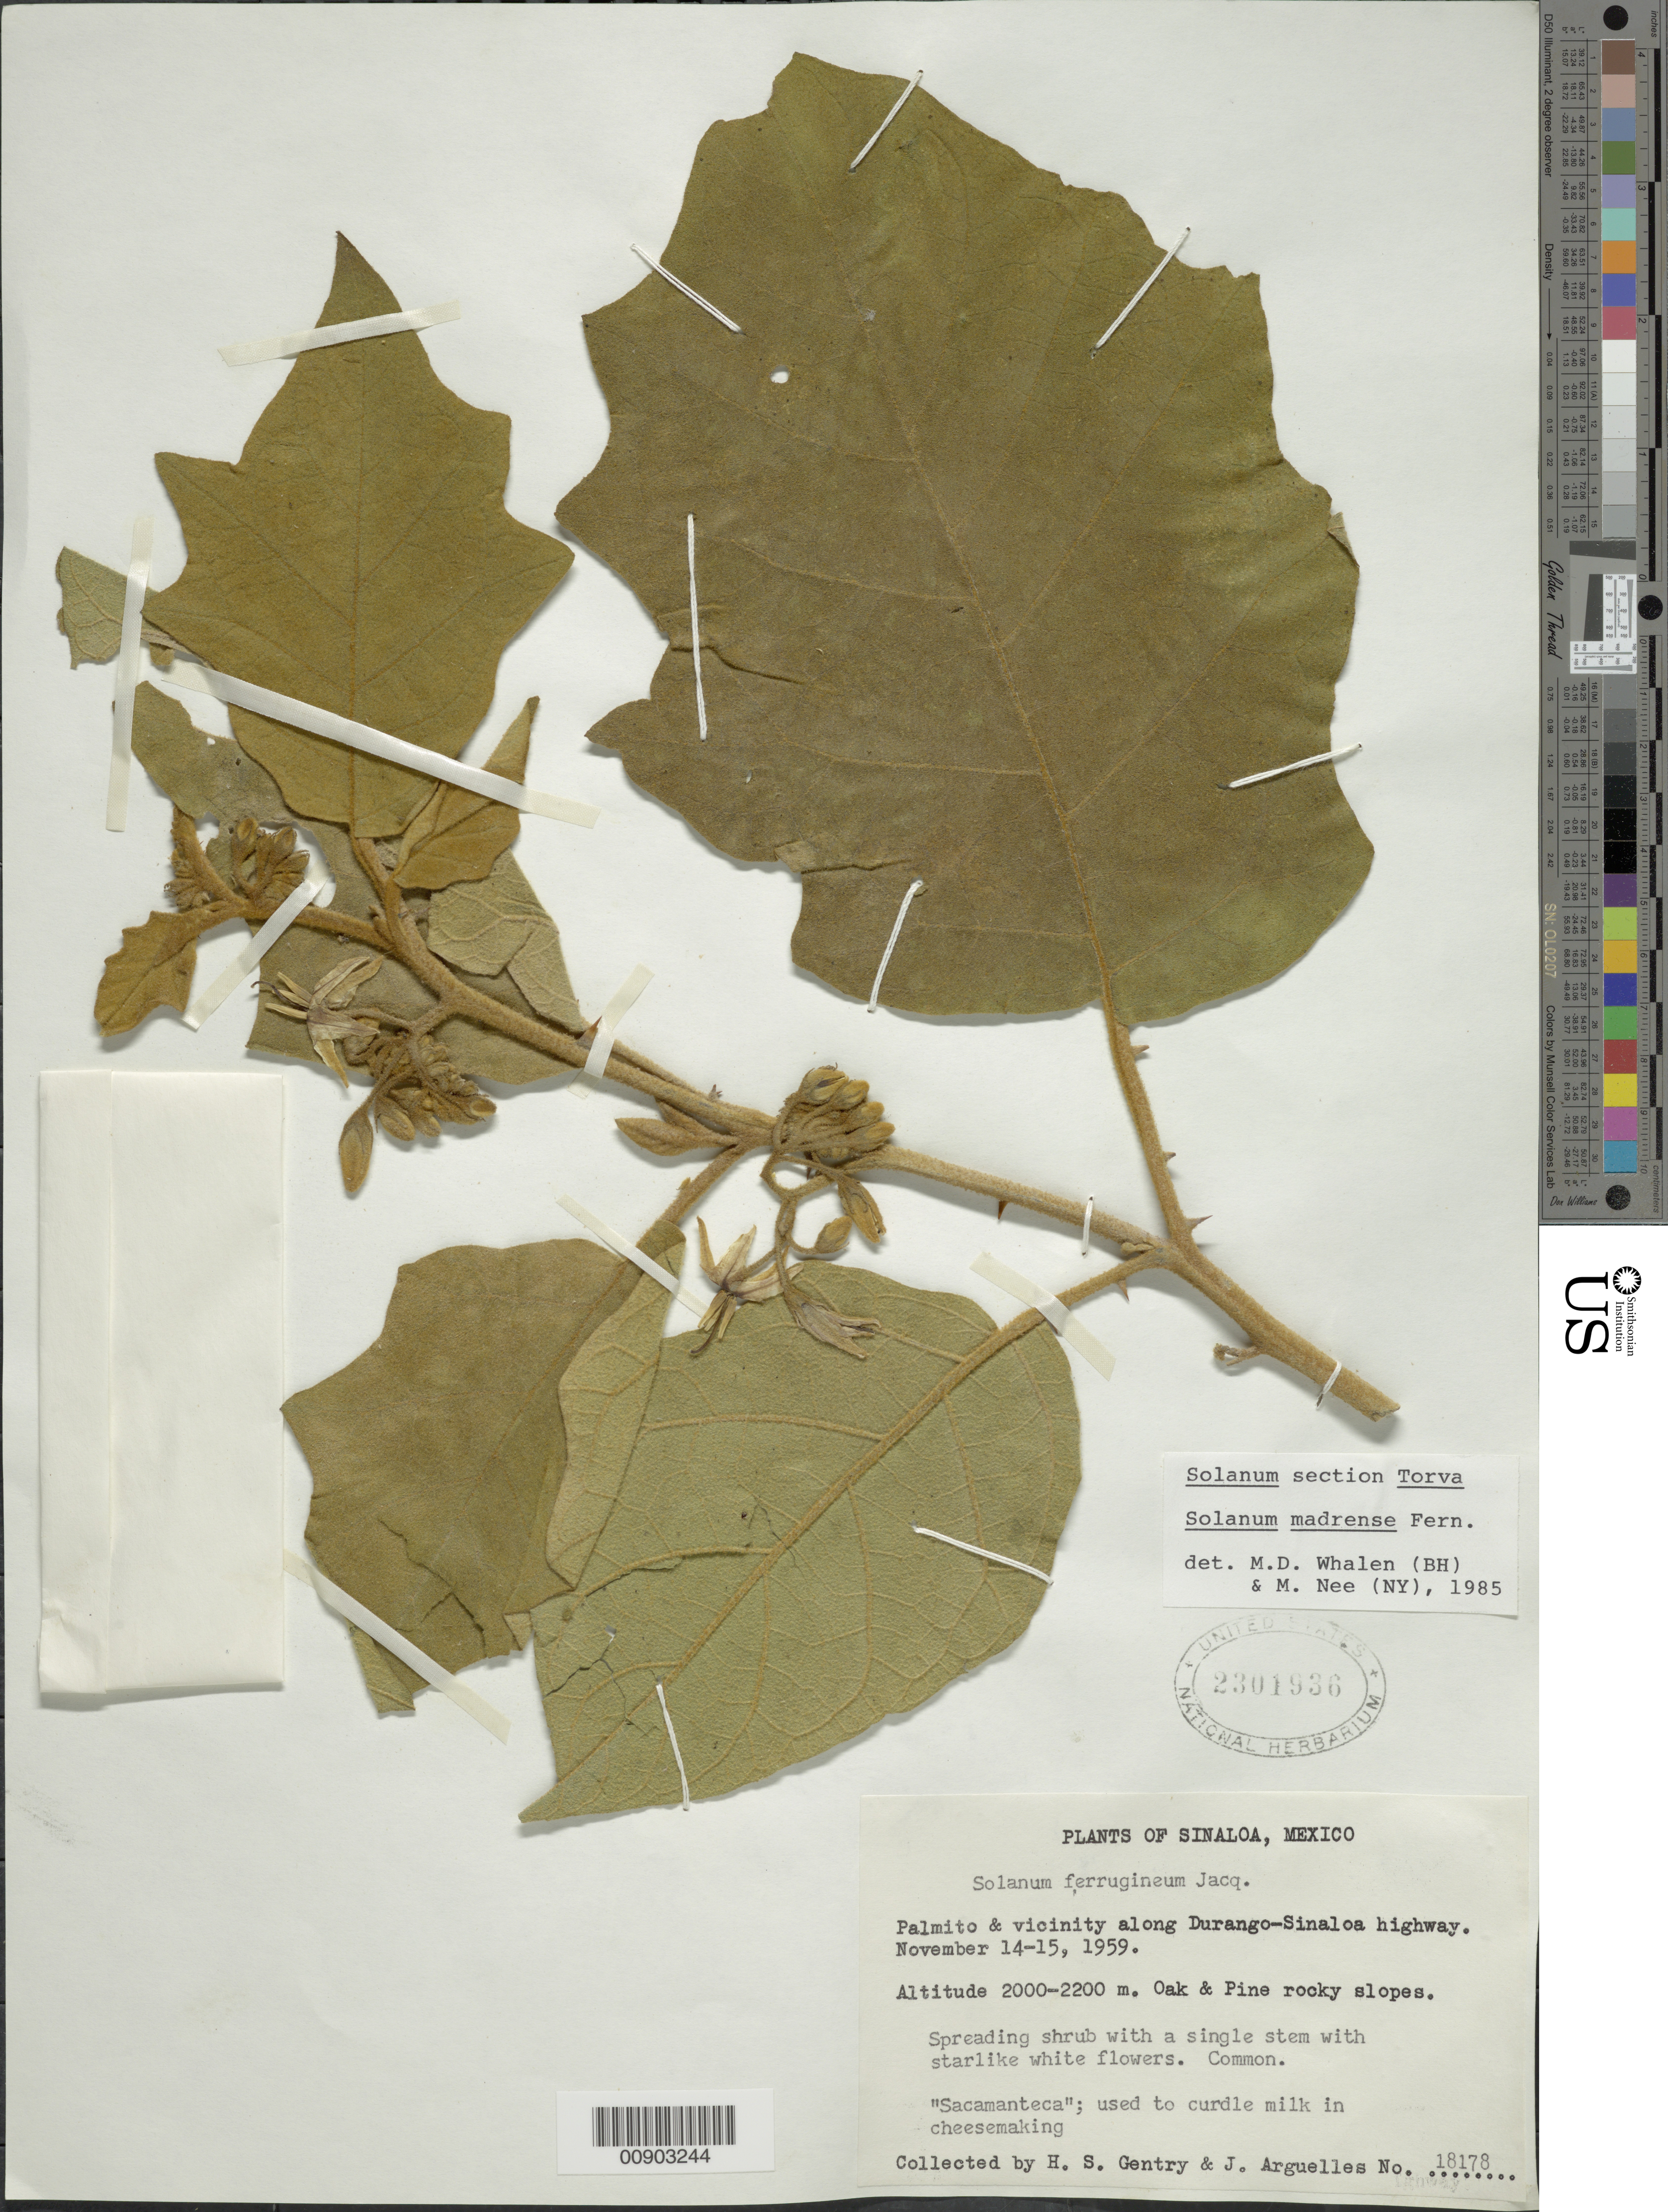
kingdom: Plantae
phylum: Tracheophyta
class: Magnoliopsida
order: Solanales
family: Solanaceae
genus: Solanum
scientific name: Solanum madrense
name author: Fernald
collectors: H. S. Gentry & J. Arguelles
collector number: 18178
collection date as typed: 14 Nov 1959 to 15 Nov 1959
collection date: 1959-11-14/1959-11-15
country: Mexico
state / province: Sinaloa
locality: Palmito & vicinity along Durango-Sinaloa highway.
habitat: Oak & Pine rocky slopes.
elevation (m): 2200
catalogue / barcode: US 2301936